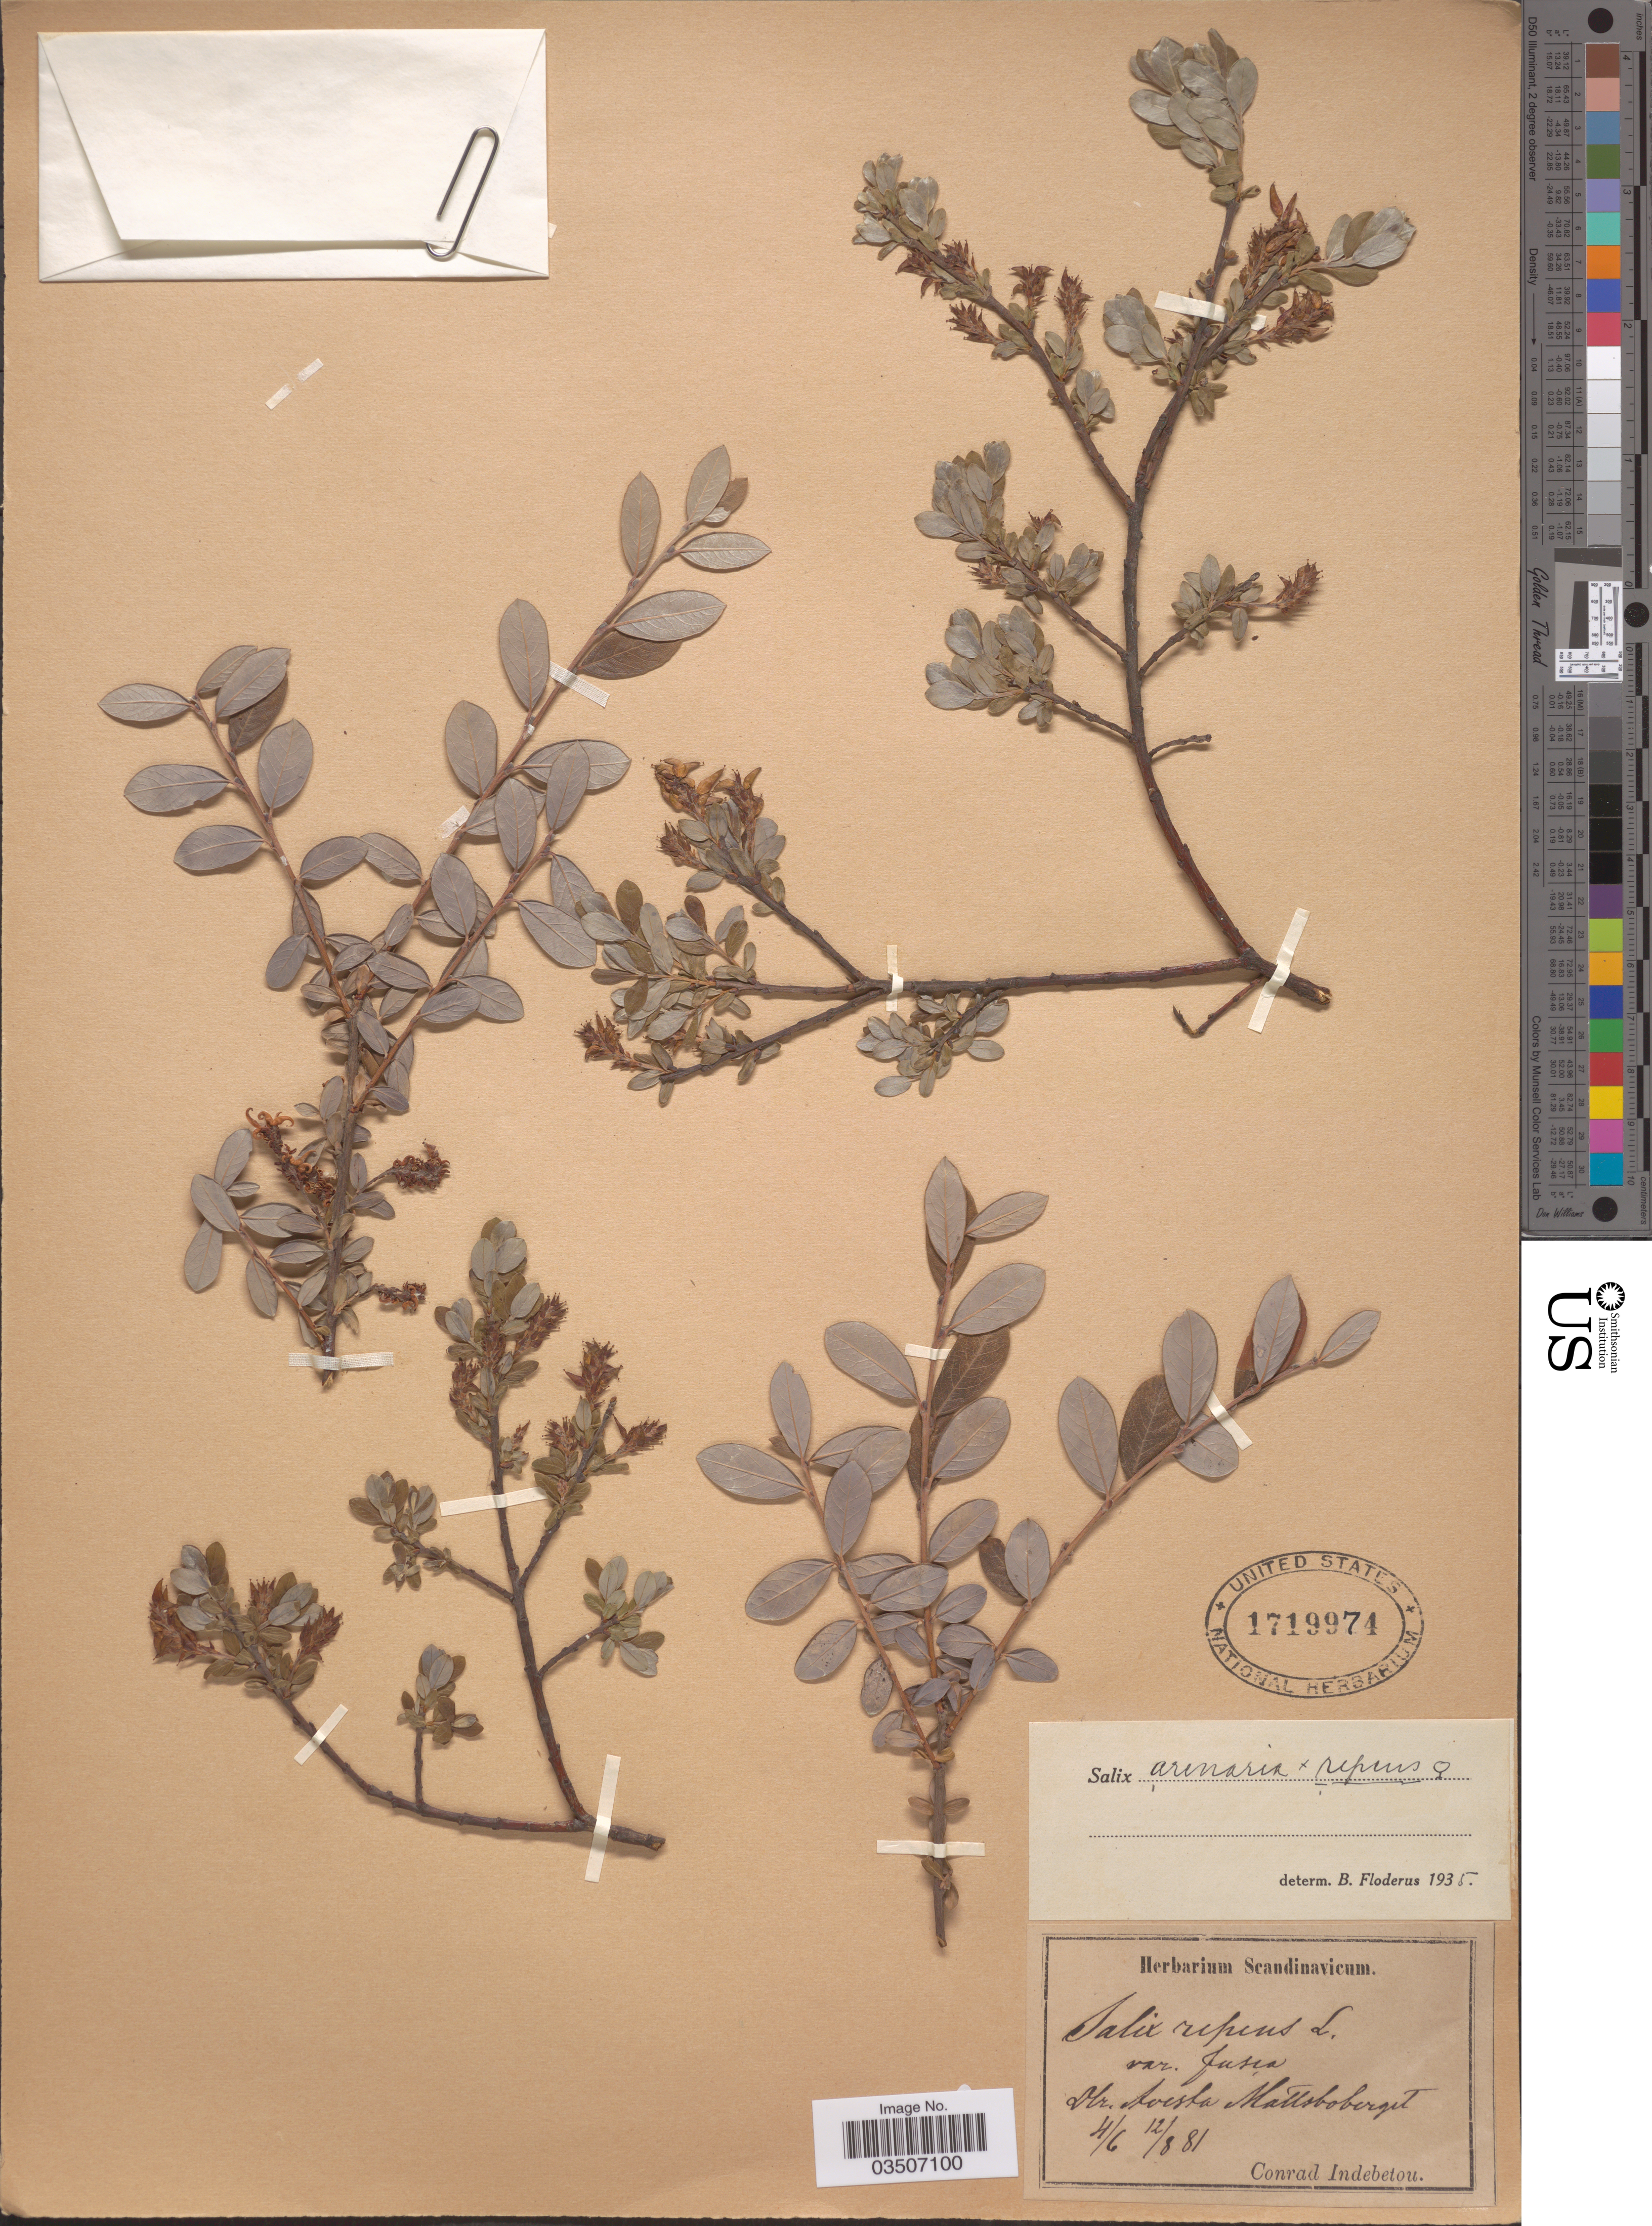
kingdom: Plantae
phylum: Tracheophyta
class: Magnoliopsida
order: Malpighiales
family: Salicaceae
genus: Salix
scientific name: Salix arenaria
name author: L.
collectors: C. Indebetou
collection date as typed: Transcribed d/m/y: 4/6/81 to 12/8/81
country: Sweden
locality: Dlr. Avesta, Mattsboberget.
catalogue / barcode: US 1719974